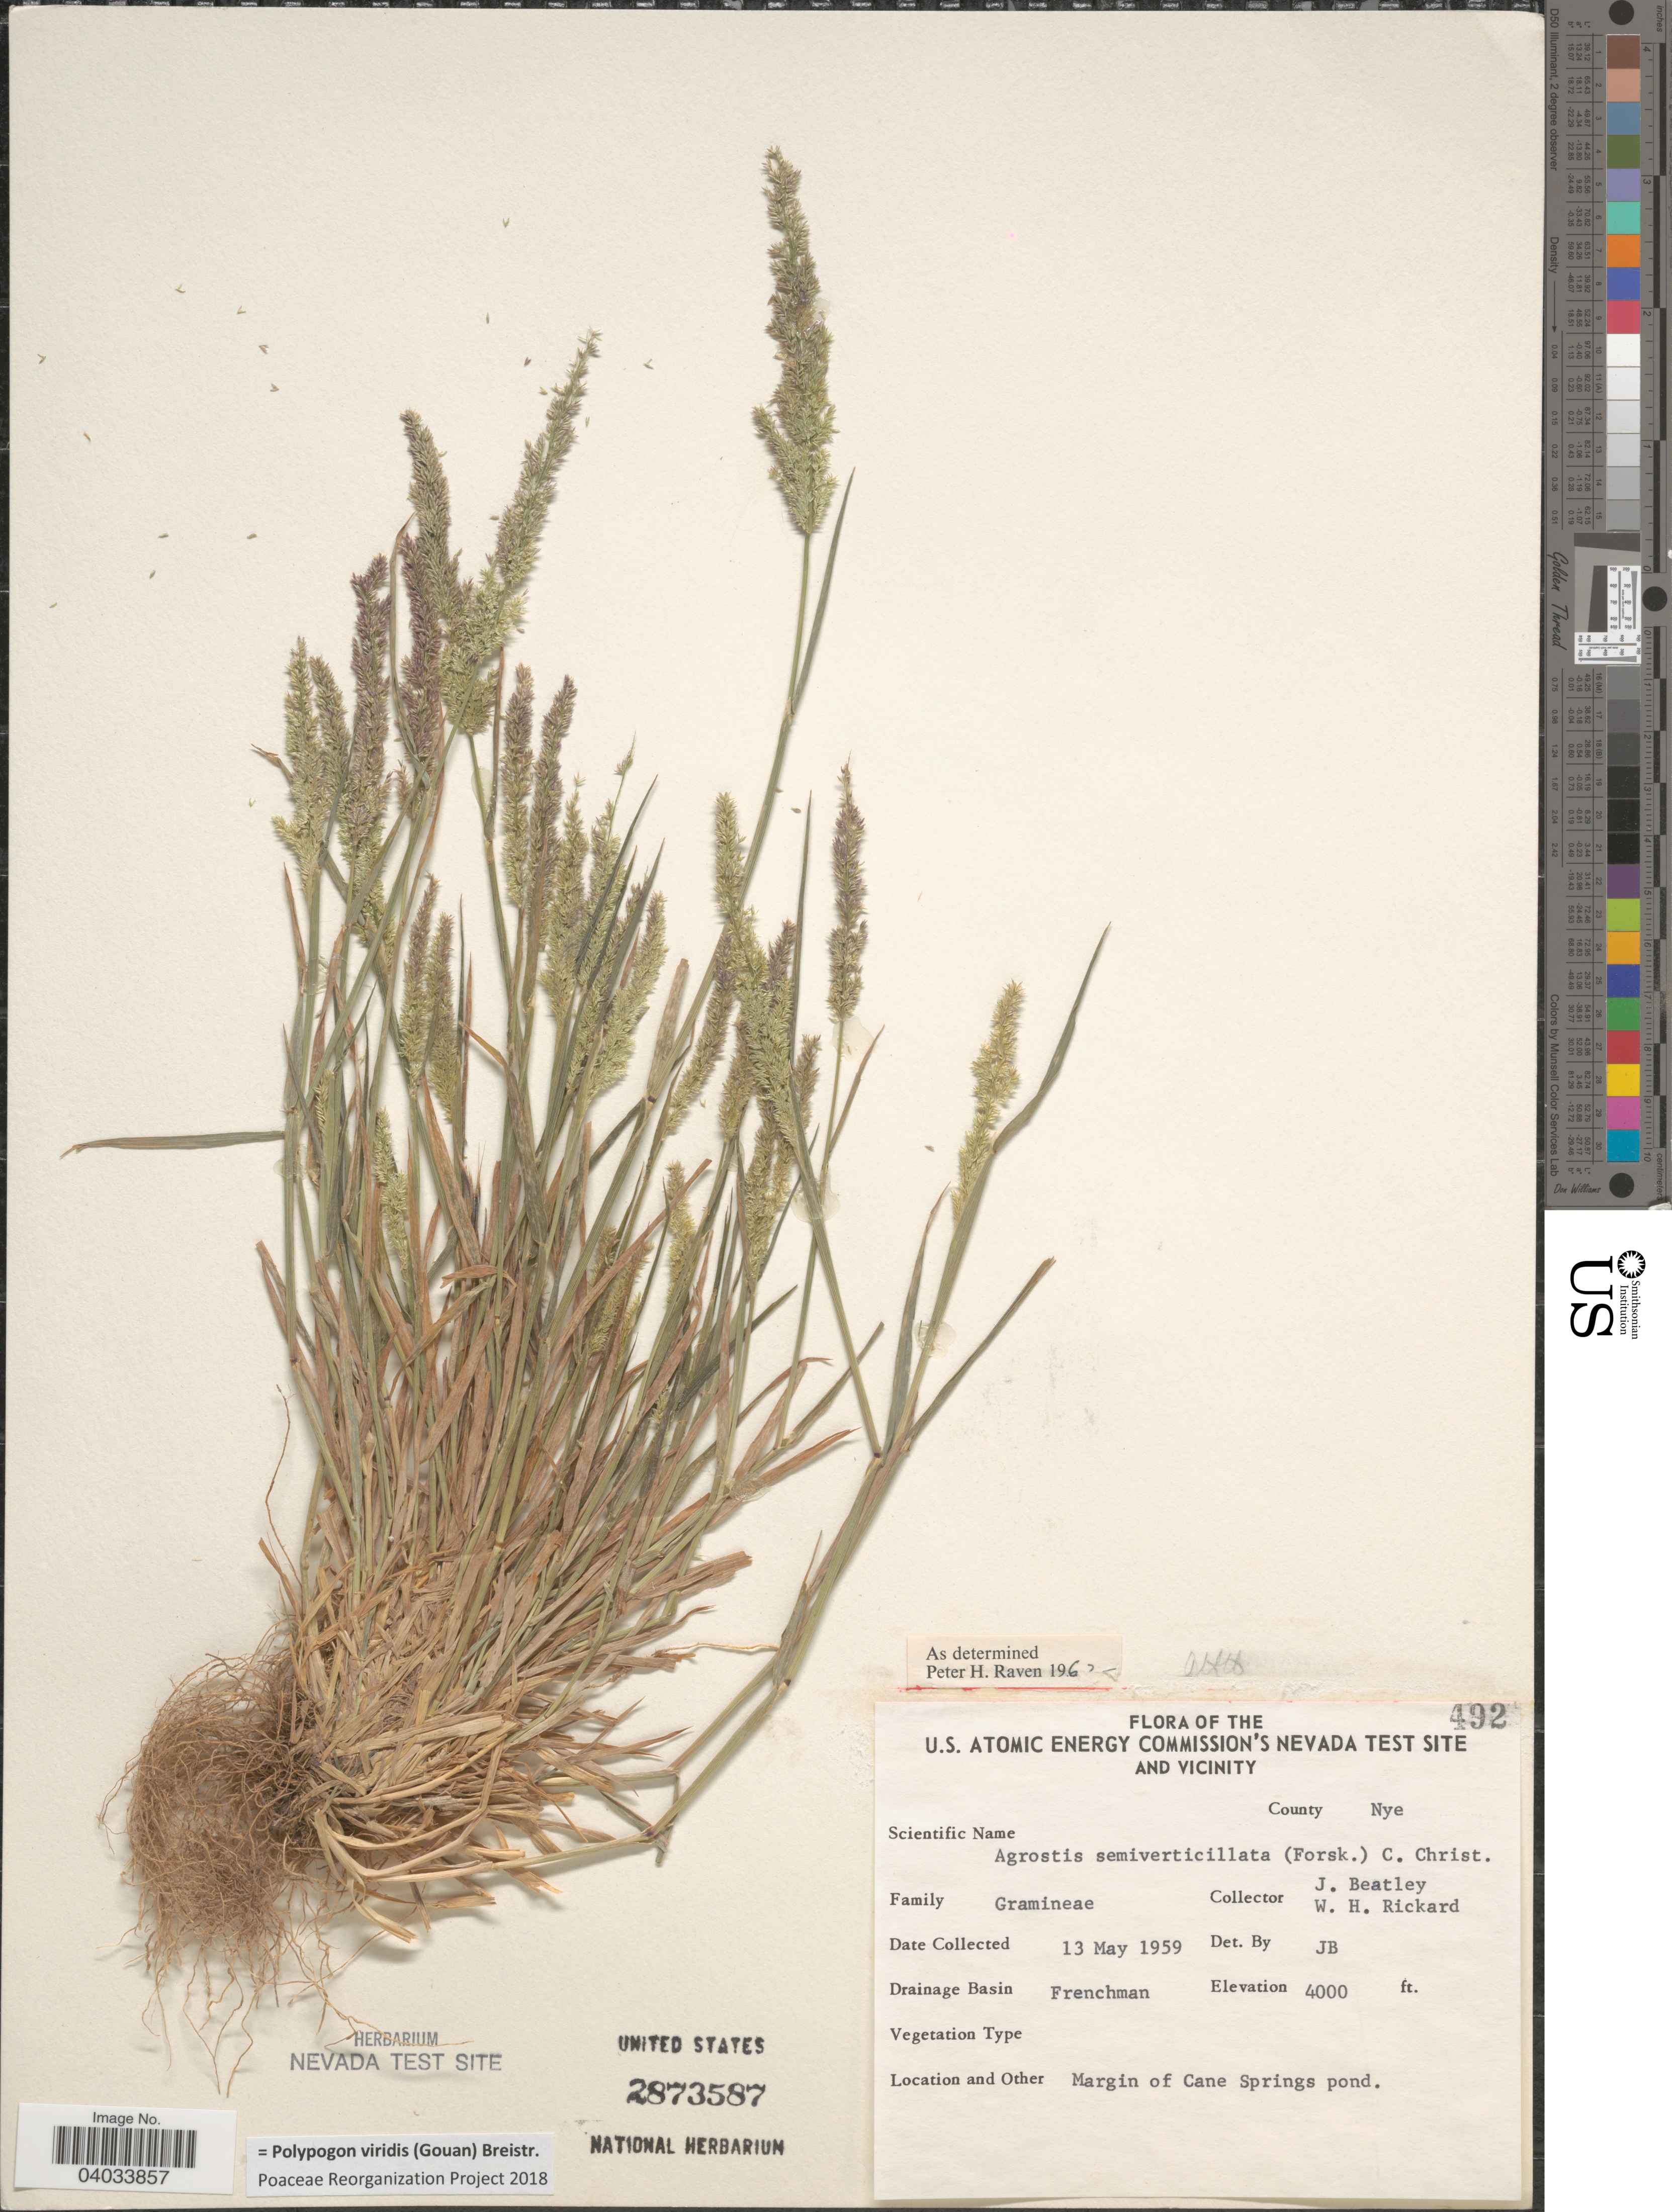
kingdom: Plantae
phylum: Tracheophyta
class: Liliopsida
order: Poales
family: Poaceae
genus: Polypogon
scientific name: Polypogon viridis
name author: (Gouan) Breistroffer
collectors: J. C. Beatley & W. Rickard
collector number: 492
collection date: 1959-05-13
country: United States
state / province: Nevada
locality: U.S Atomic Energy Commission's Nevada Test Site and Vicinity. County Nye. Drainage Basin Frenchman. Margin of Cane Springs pond.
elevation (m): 1219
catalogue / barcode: US 2873587